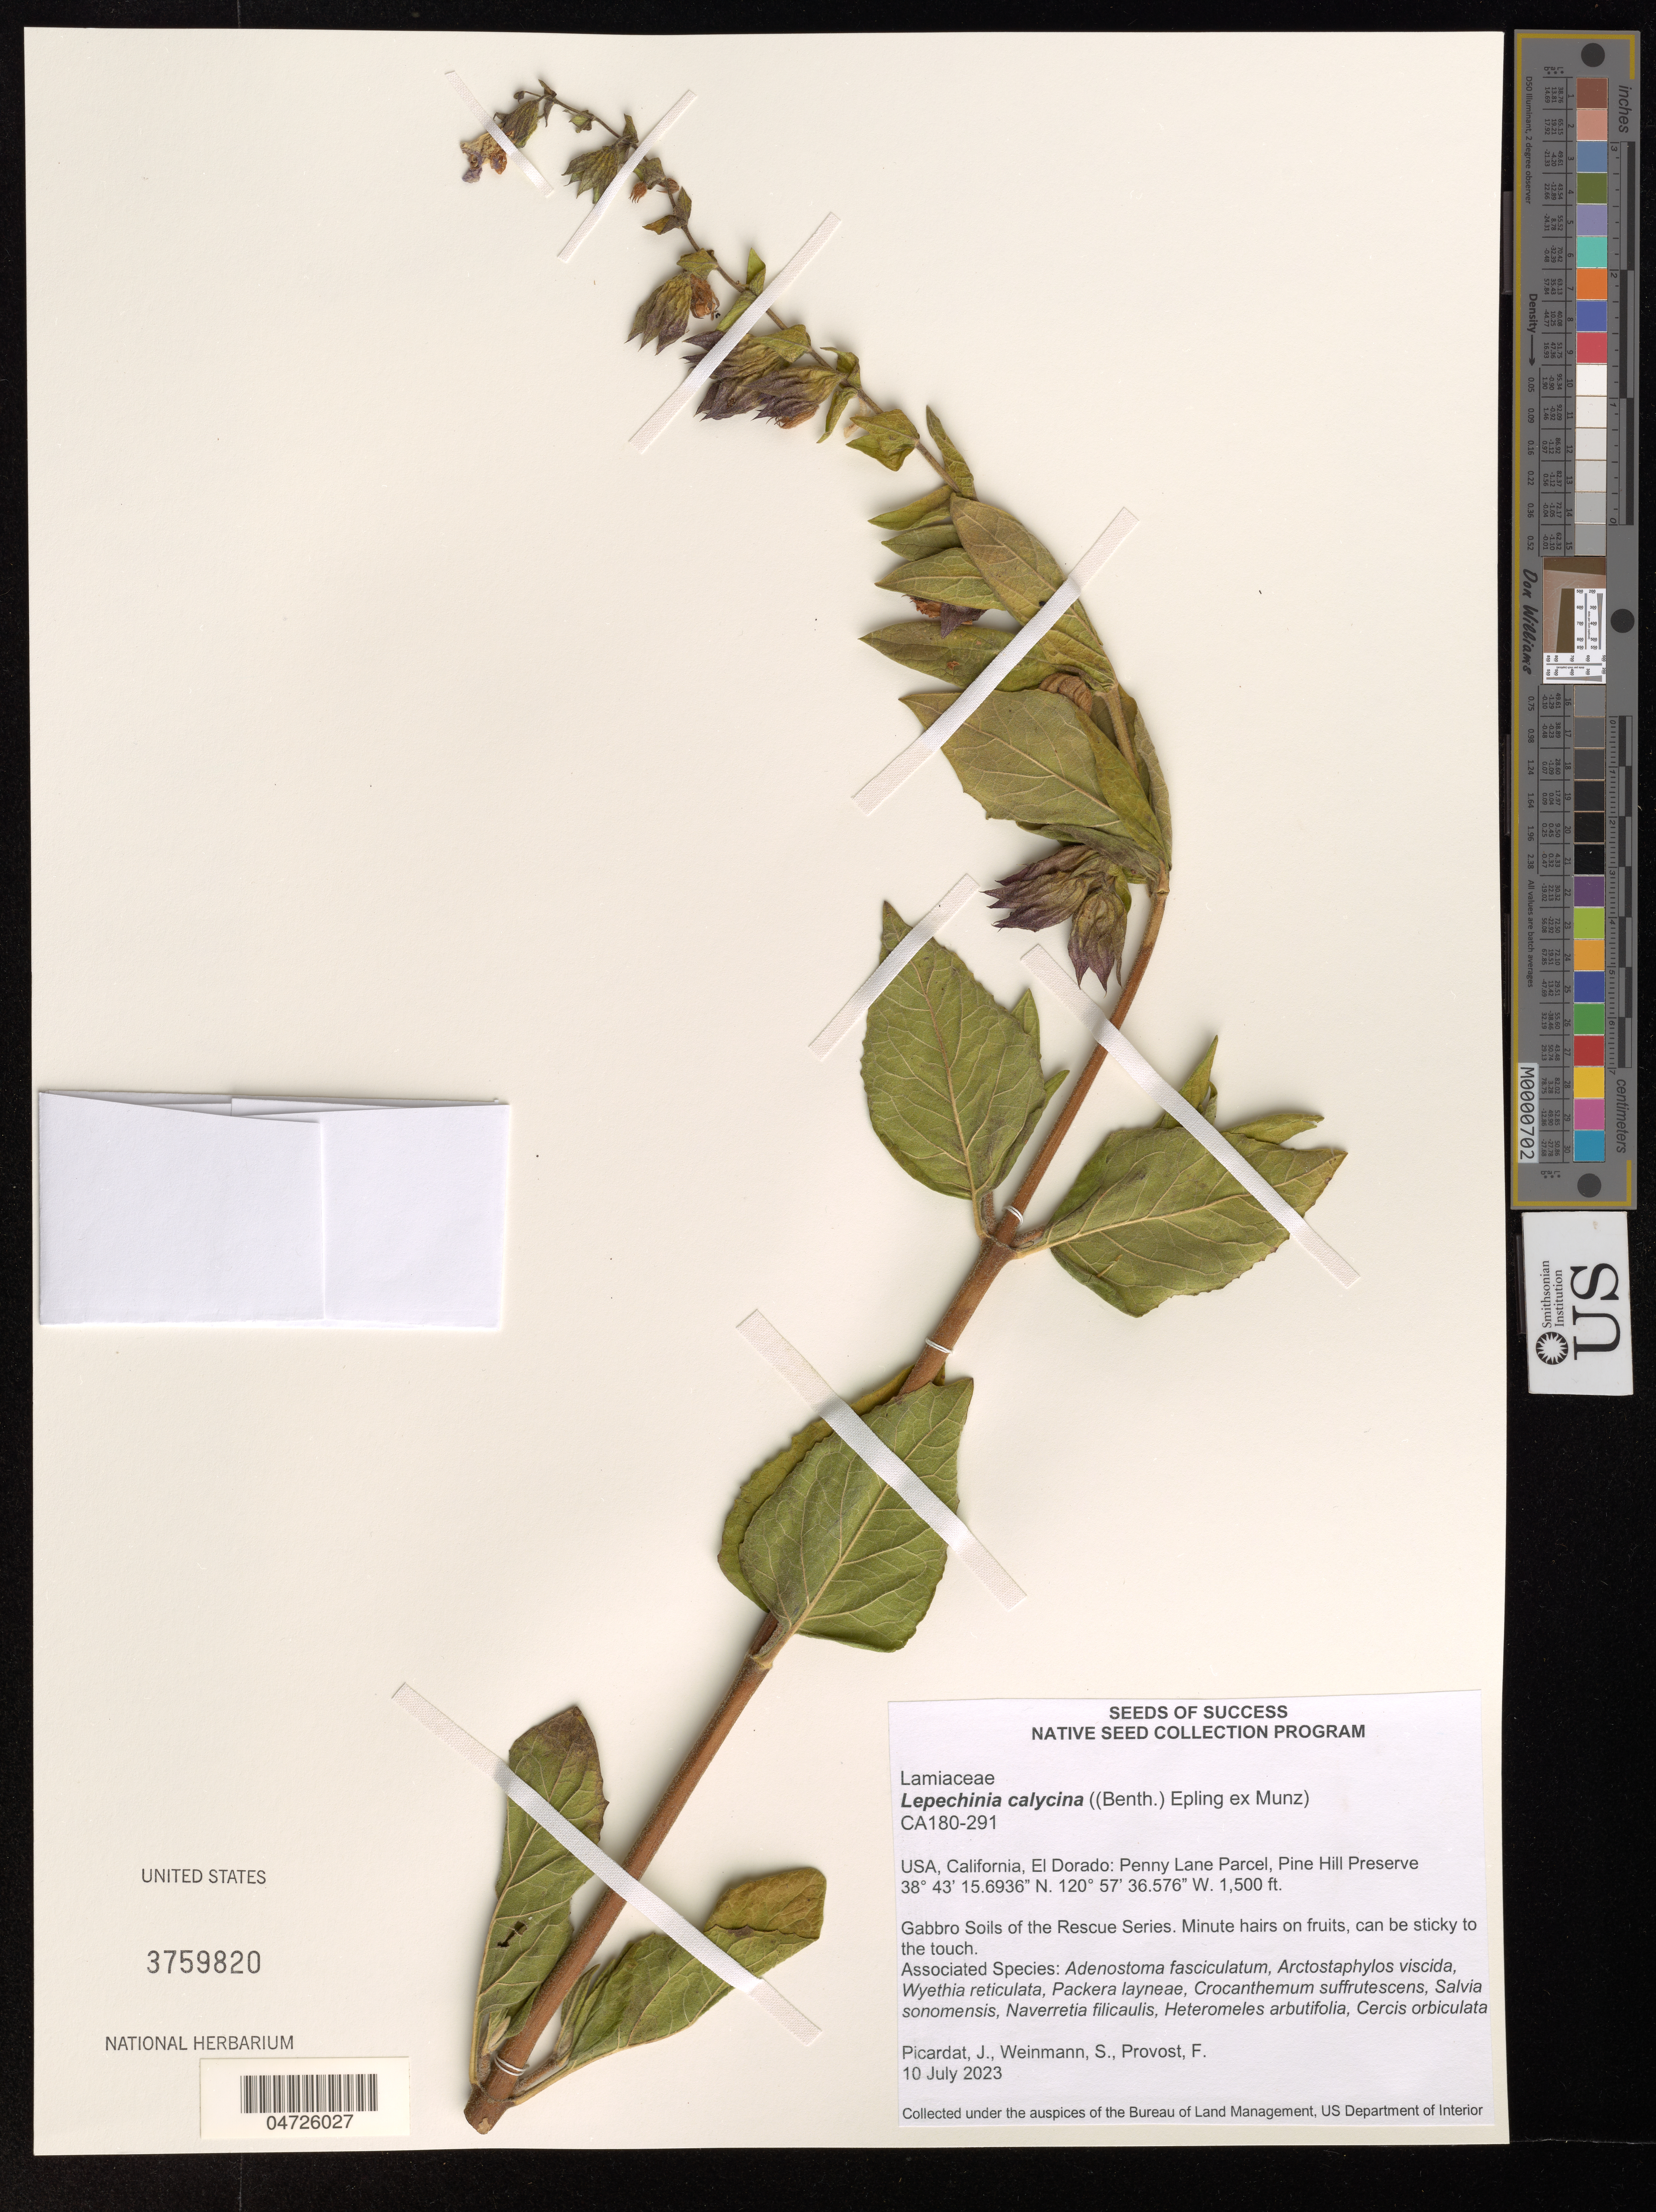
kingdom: Plantae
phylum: Tracheophyta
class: Magnoliopsida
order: Lamiales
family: Lamiaceae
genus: Lepechinia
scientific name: Lepechinia calycina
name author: (Benth.) Epling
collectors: J. Picardat & S. Weinmann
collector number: CA180-291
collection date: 2023-07-10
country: United States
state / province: California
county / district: El Dorado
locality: El Dorado: Penny Lane Parcel, Pine Hill Preserve.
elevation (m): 457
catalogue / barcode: US 3759820